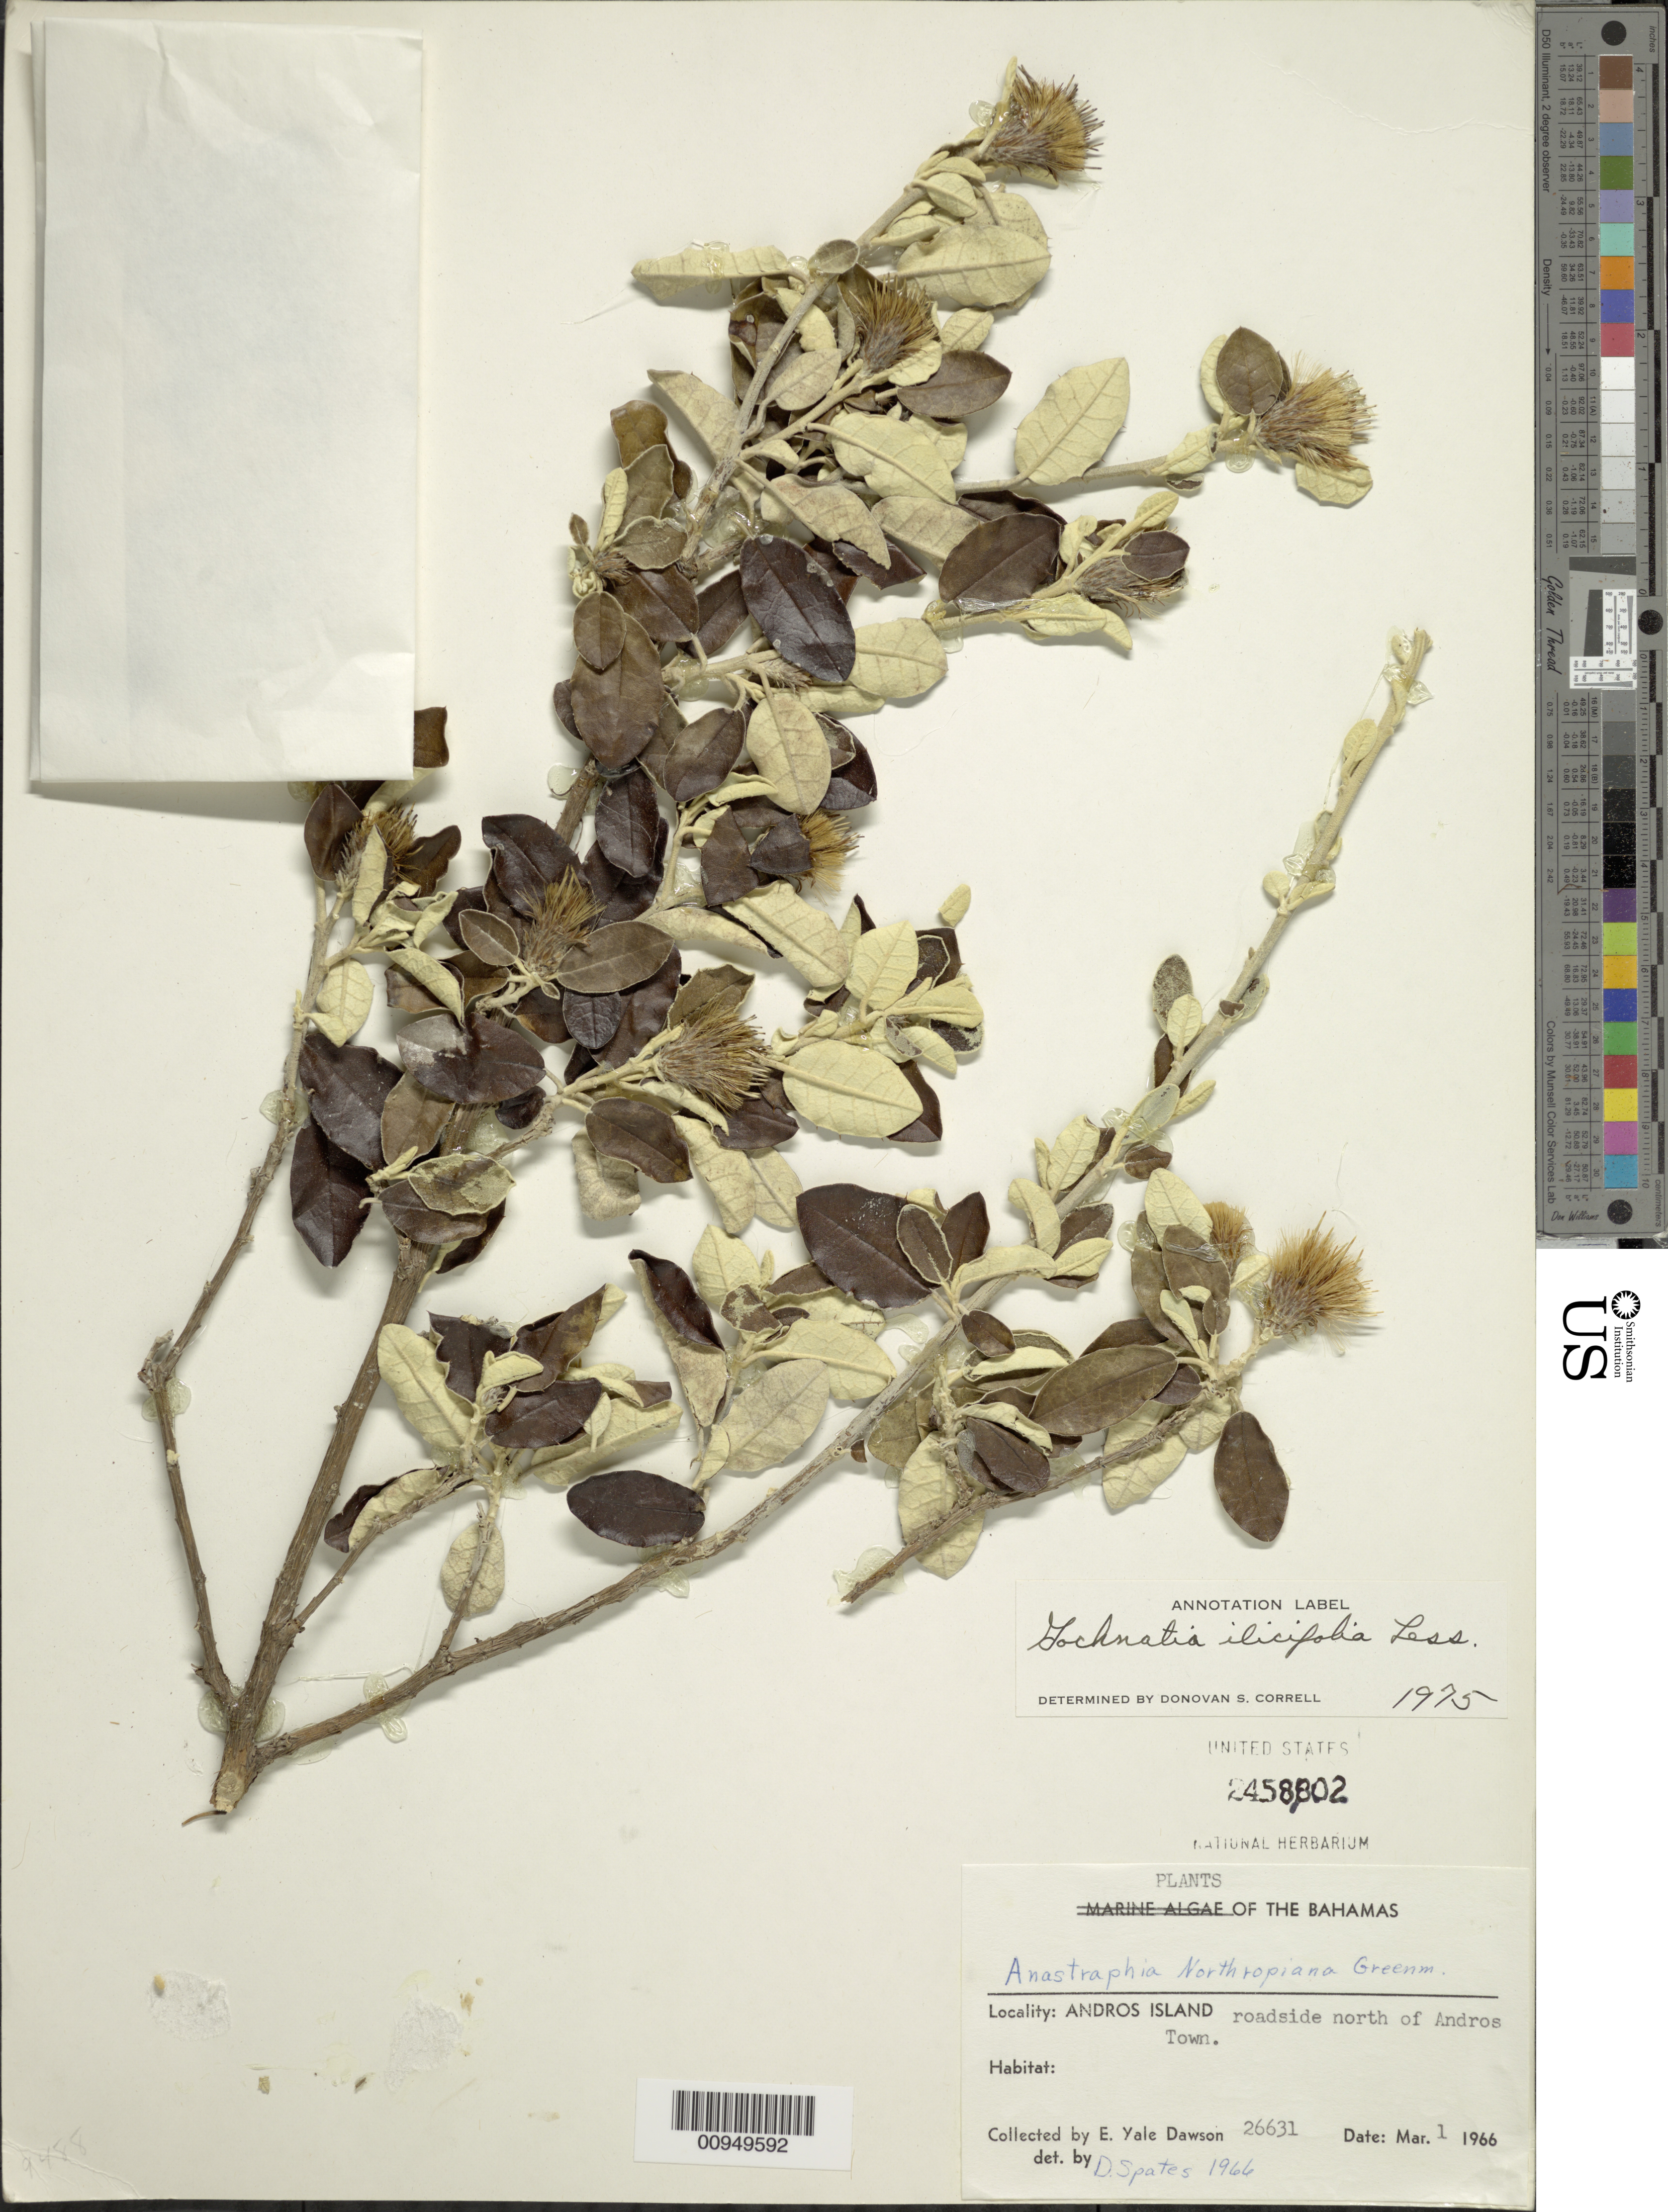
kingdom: Plantae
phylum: Tracheophyta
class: Magnoliopsida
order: Asterales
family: Asteraceae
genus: Anastraphia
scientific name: Anastraphia ilicifolia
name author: D. Don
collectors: E. Y. Dawson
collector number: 26631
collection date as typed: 01 Mar 1966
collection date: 1966-03-01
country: Bahamas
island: Andros Island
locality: N of Andros Town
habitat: Roadside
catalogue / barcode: US 2458802